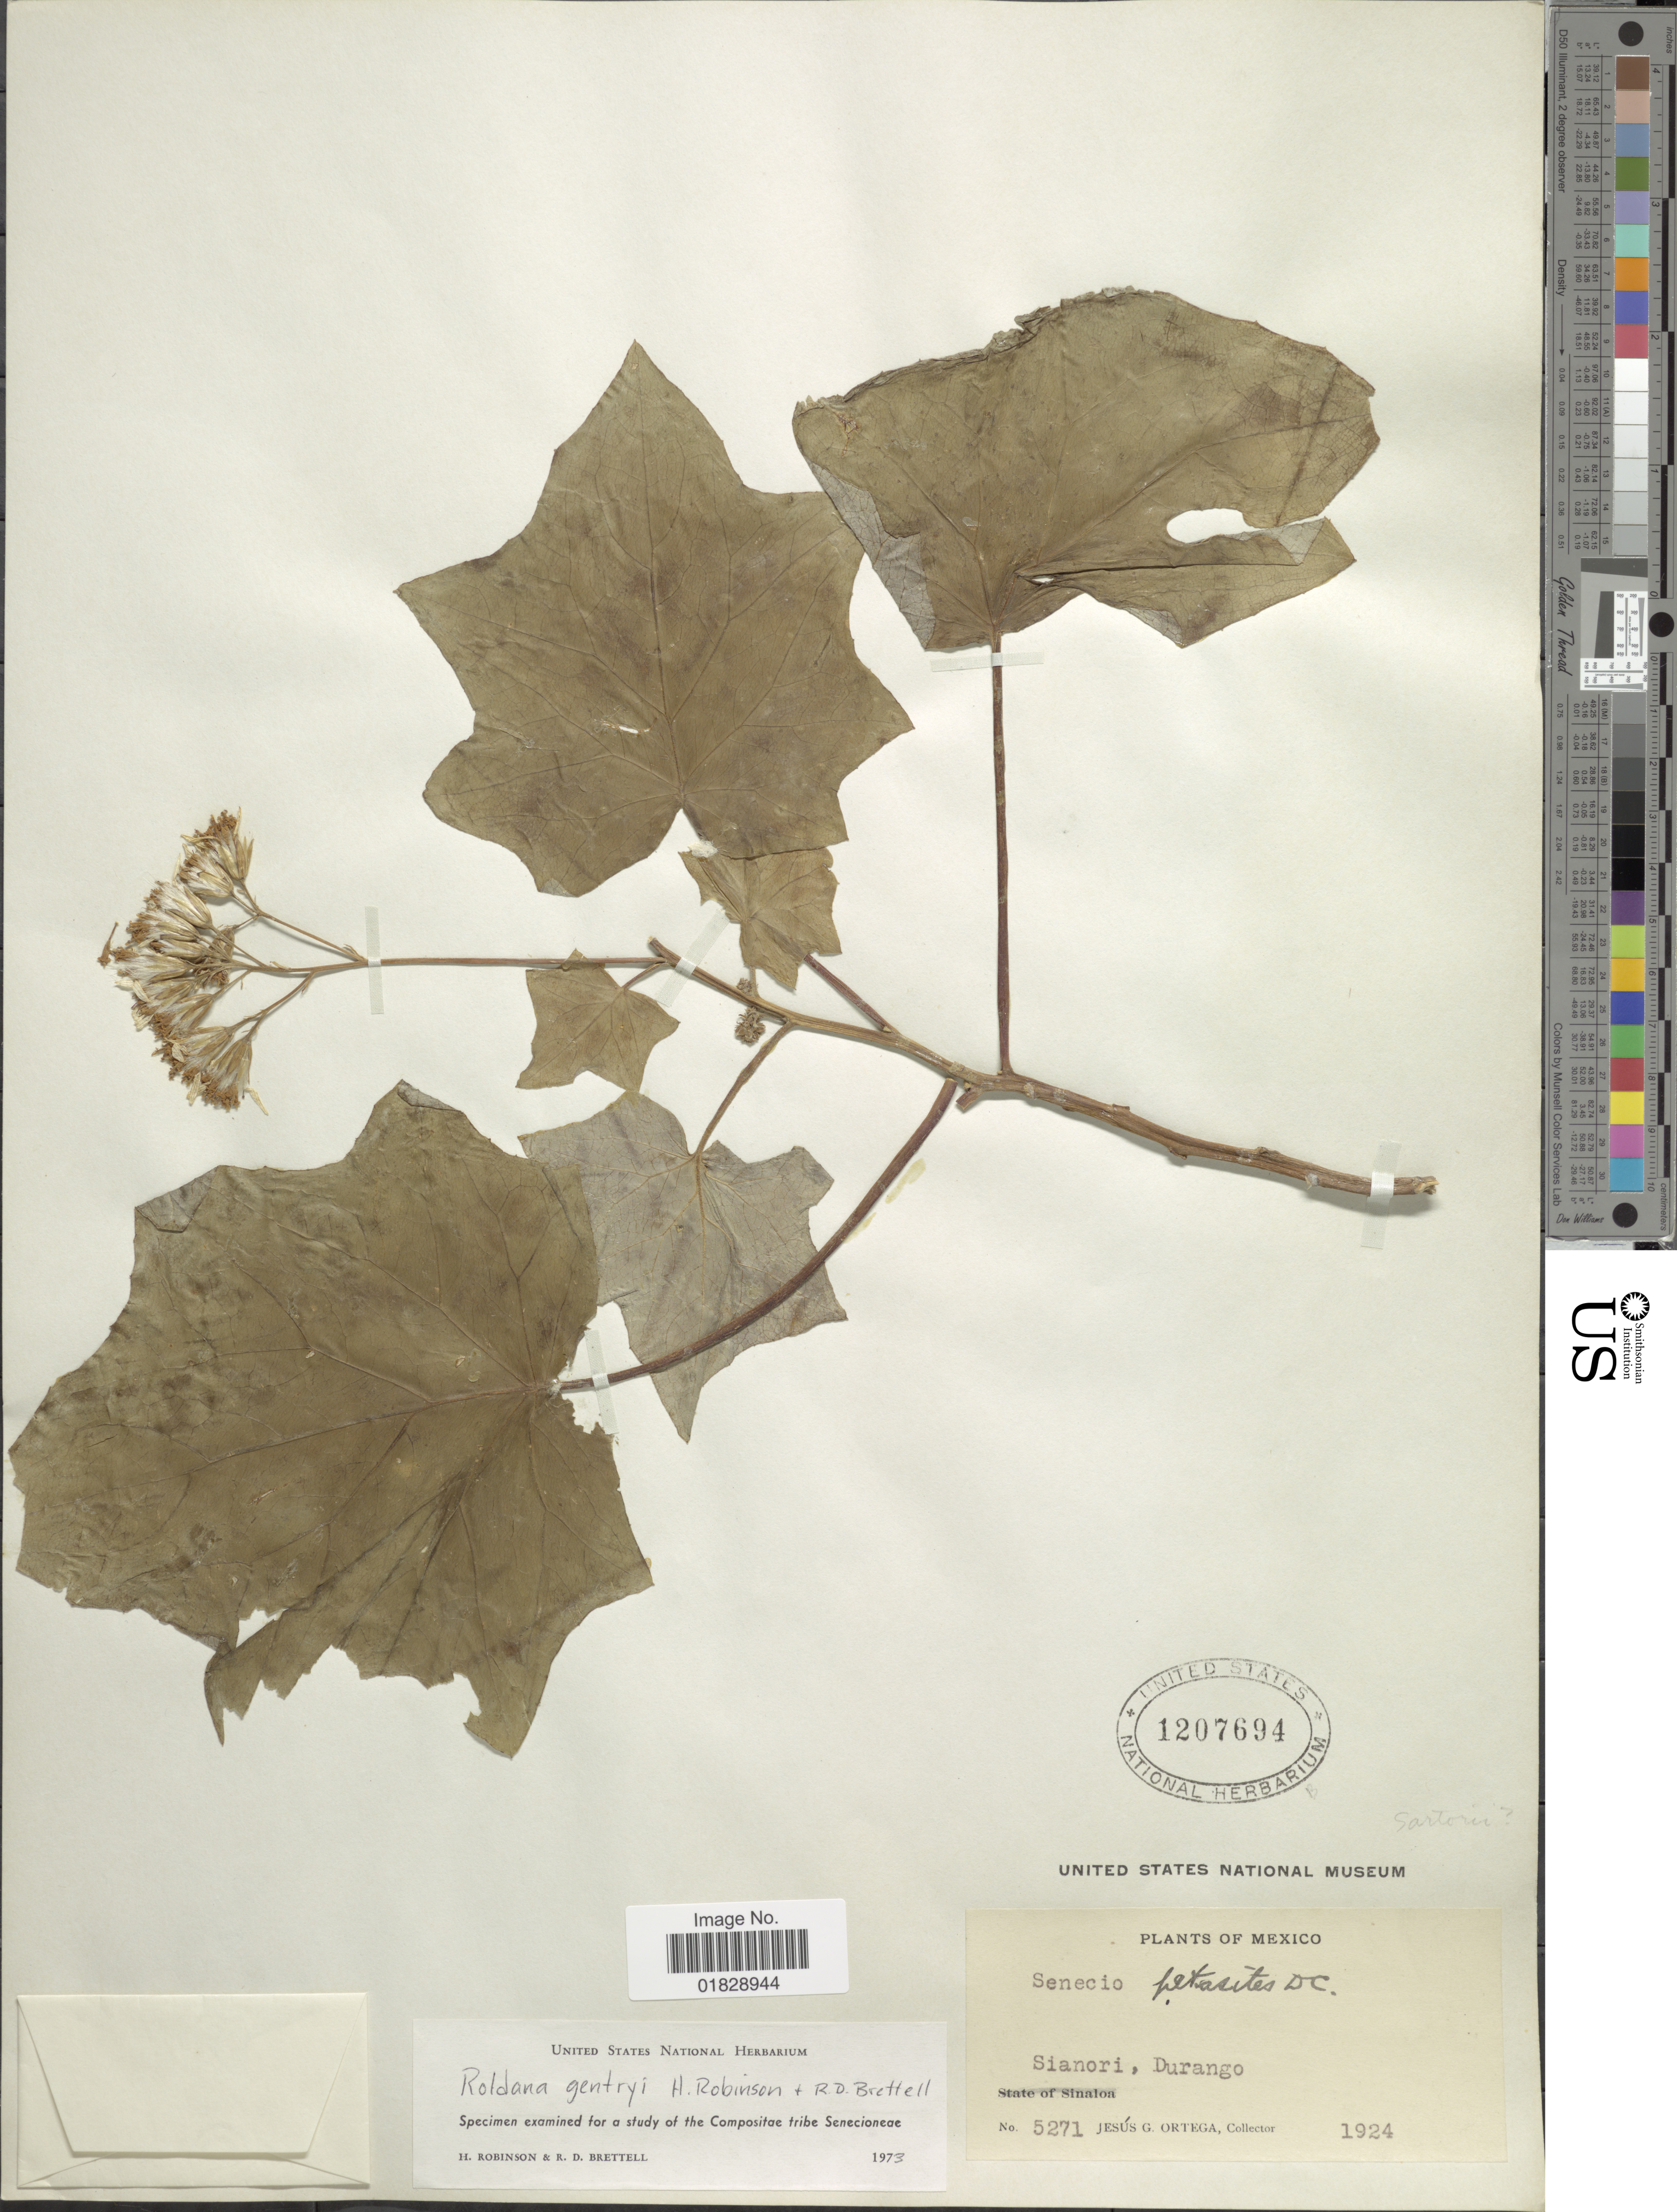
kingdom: Plantae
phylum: Tracheophyta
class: Magnoliopsida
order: Asterales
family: Asteraceae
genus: Roldana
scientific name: Roldana gentryi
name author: H. Rob. & Brettell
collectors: J. Ortega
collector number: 5271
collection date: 1924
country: Mexico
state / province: Durango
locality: Sianori, Durango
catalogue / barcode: US 1207694